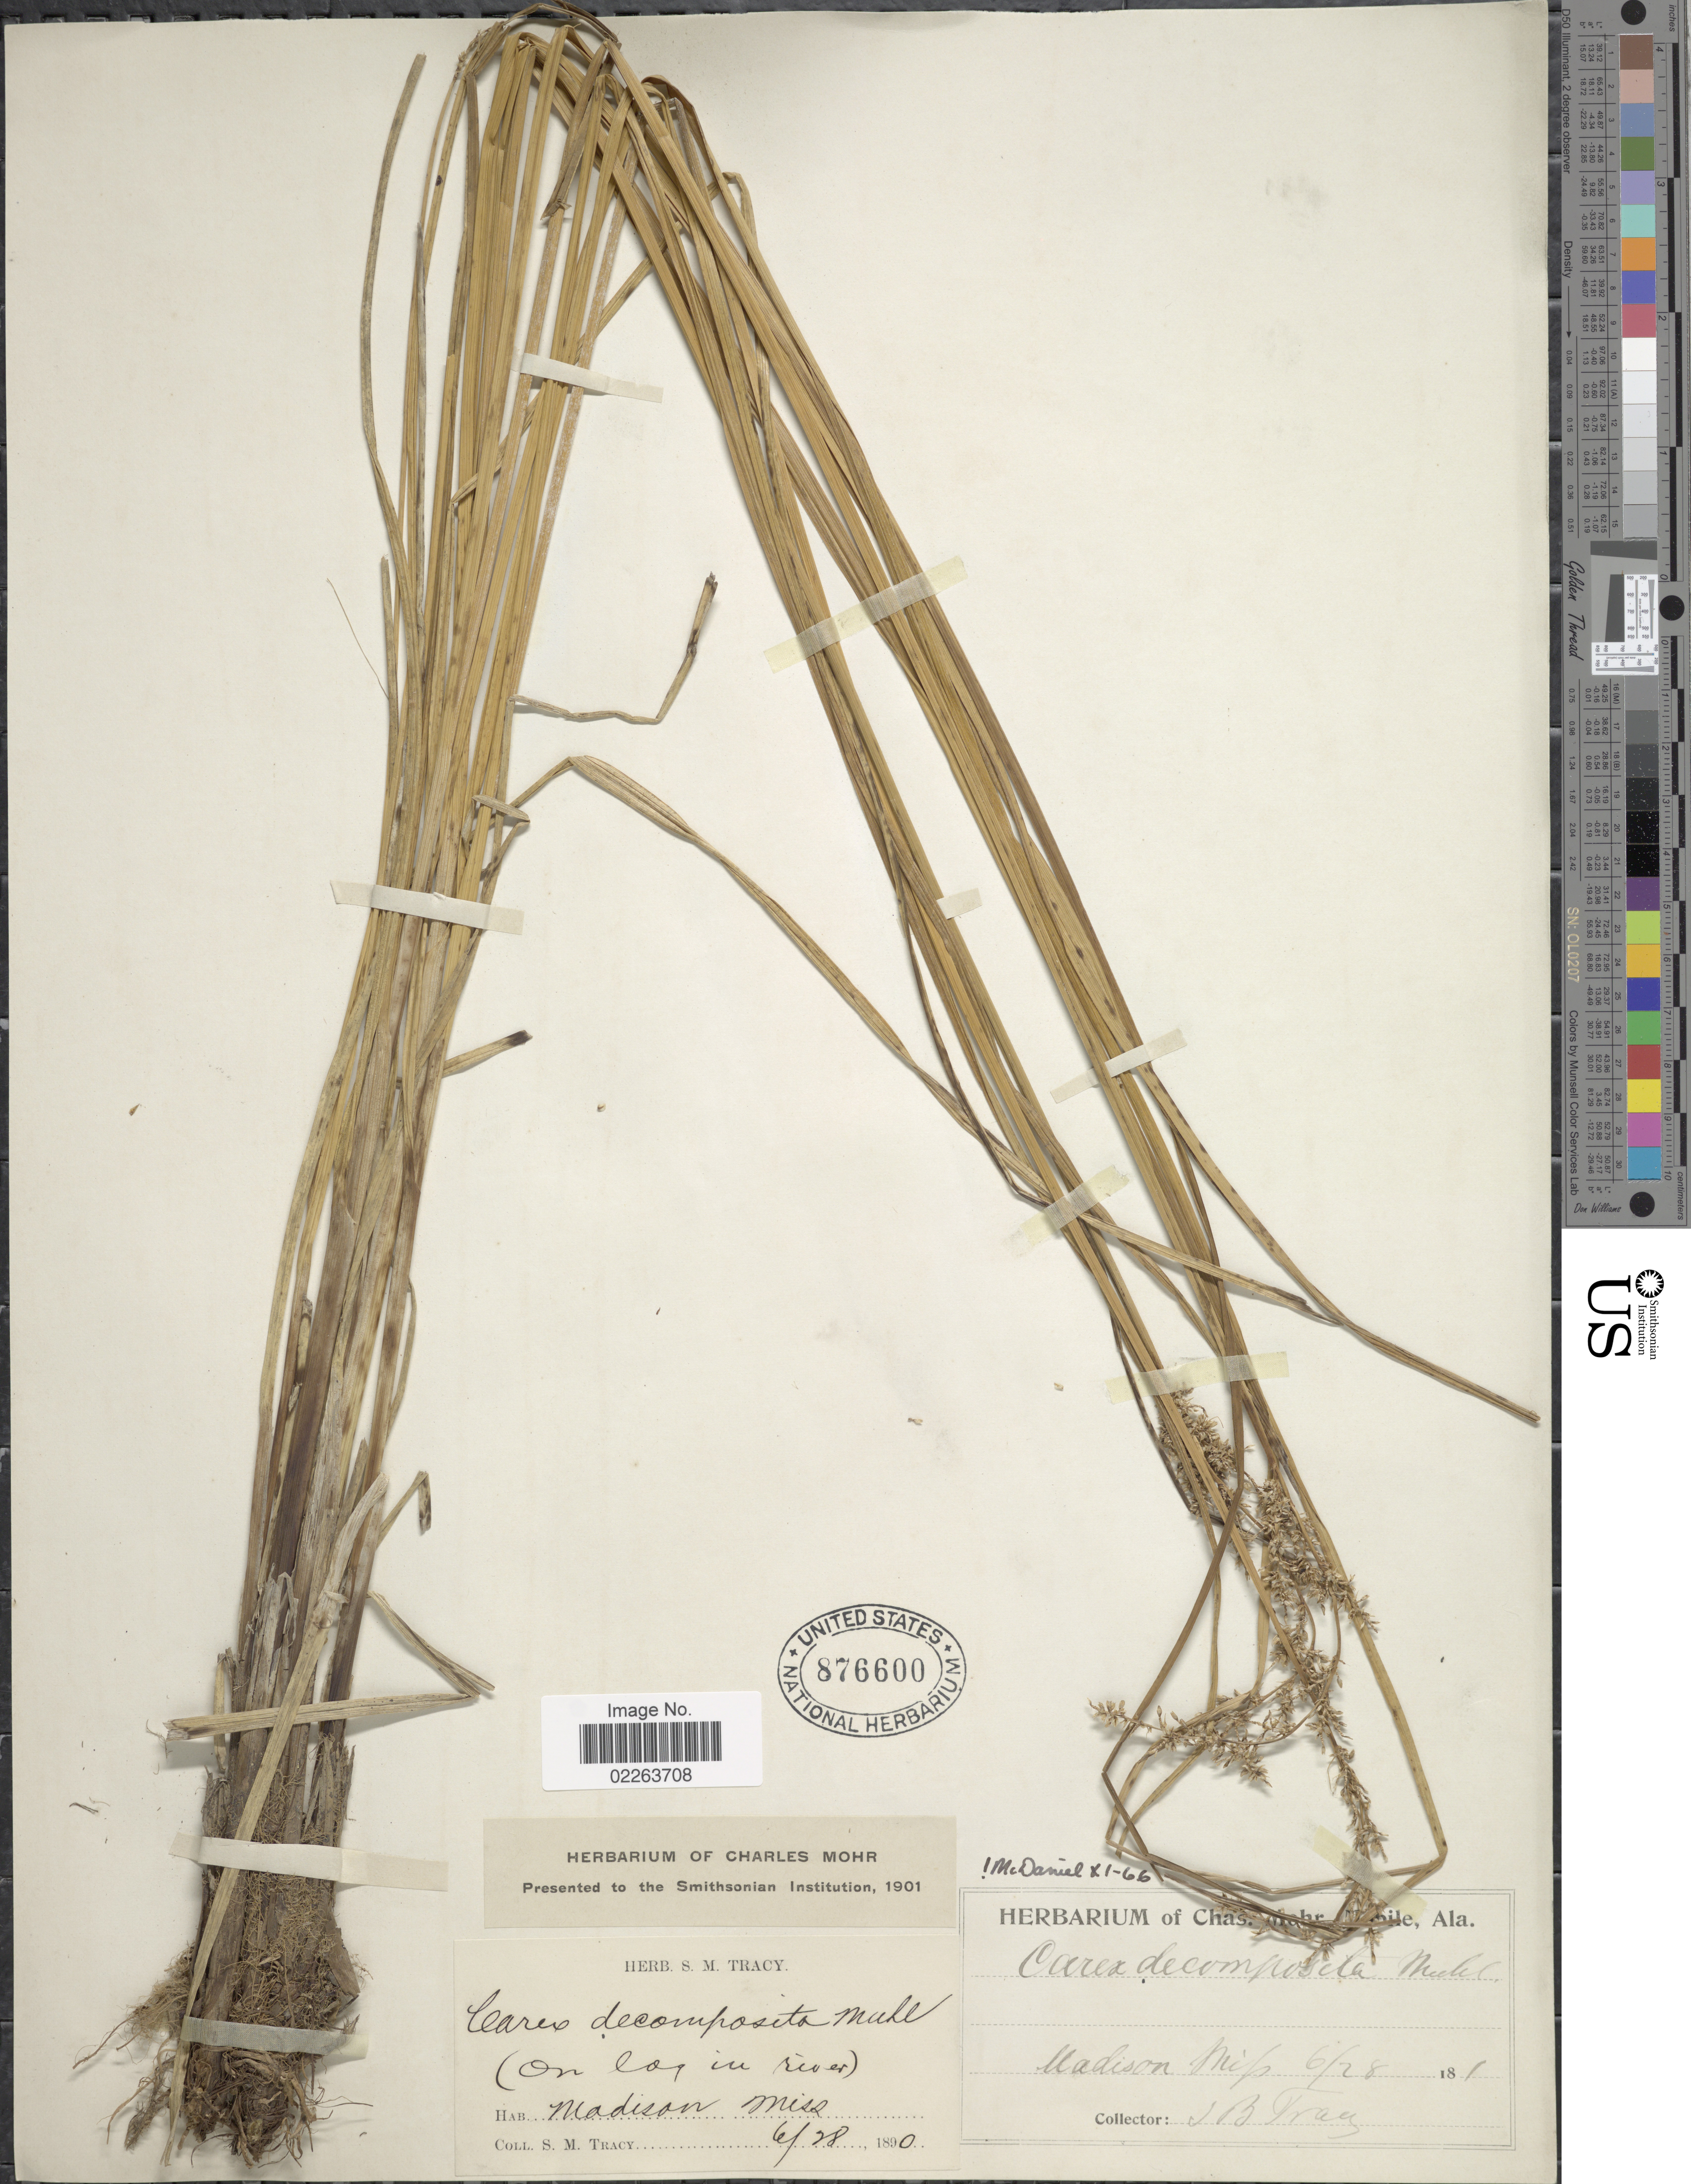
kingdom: Plantae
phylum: Tracheophyta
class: Liliopsida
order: Poales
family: Cyperaceae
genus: Carex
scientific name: Carex decomposita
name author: Muhl.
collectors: S. M. Tracy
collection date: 1890-06-28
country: United States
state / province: Mississippi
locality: Madison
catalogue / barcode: US 876600